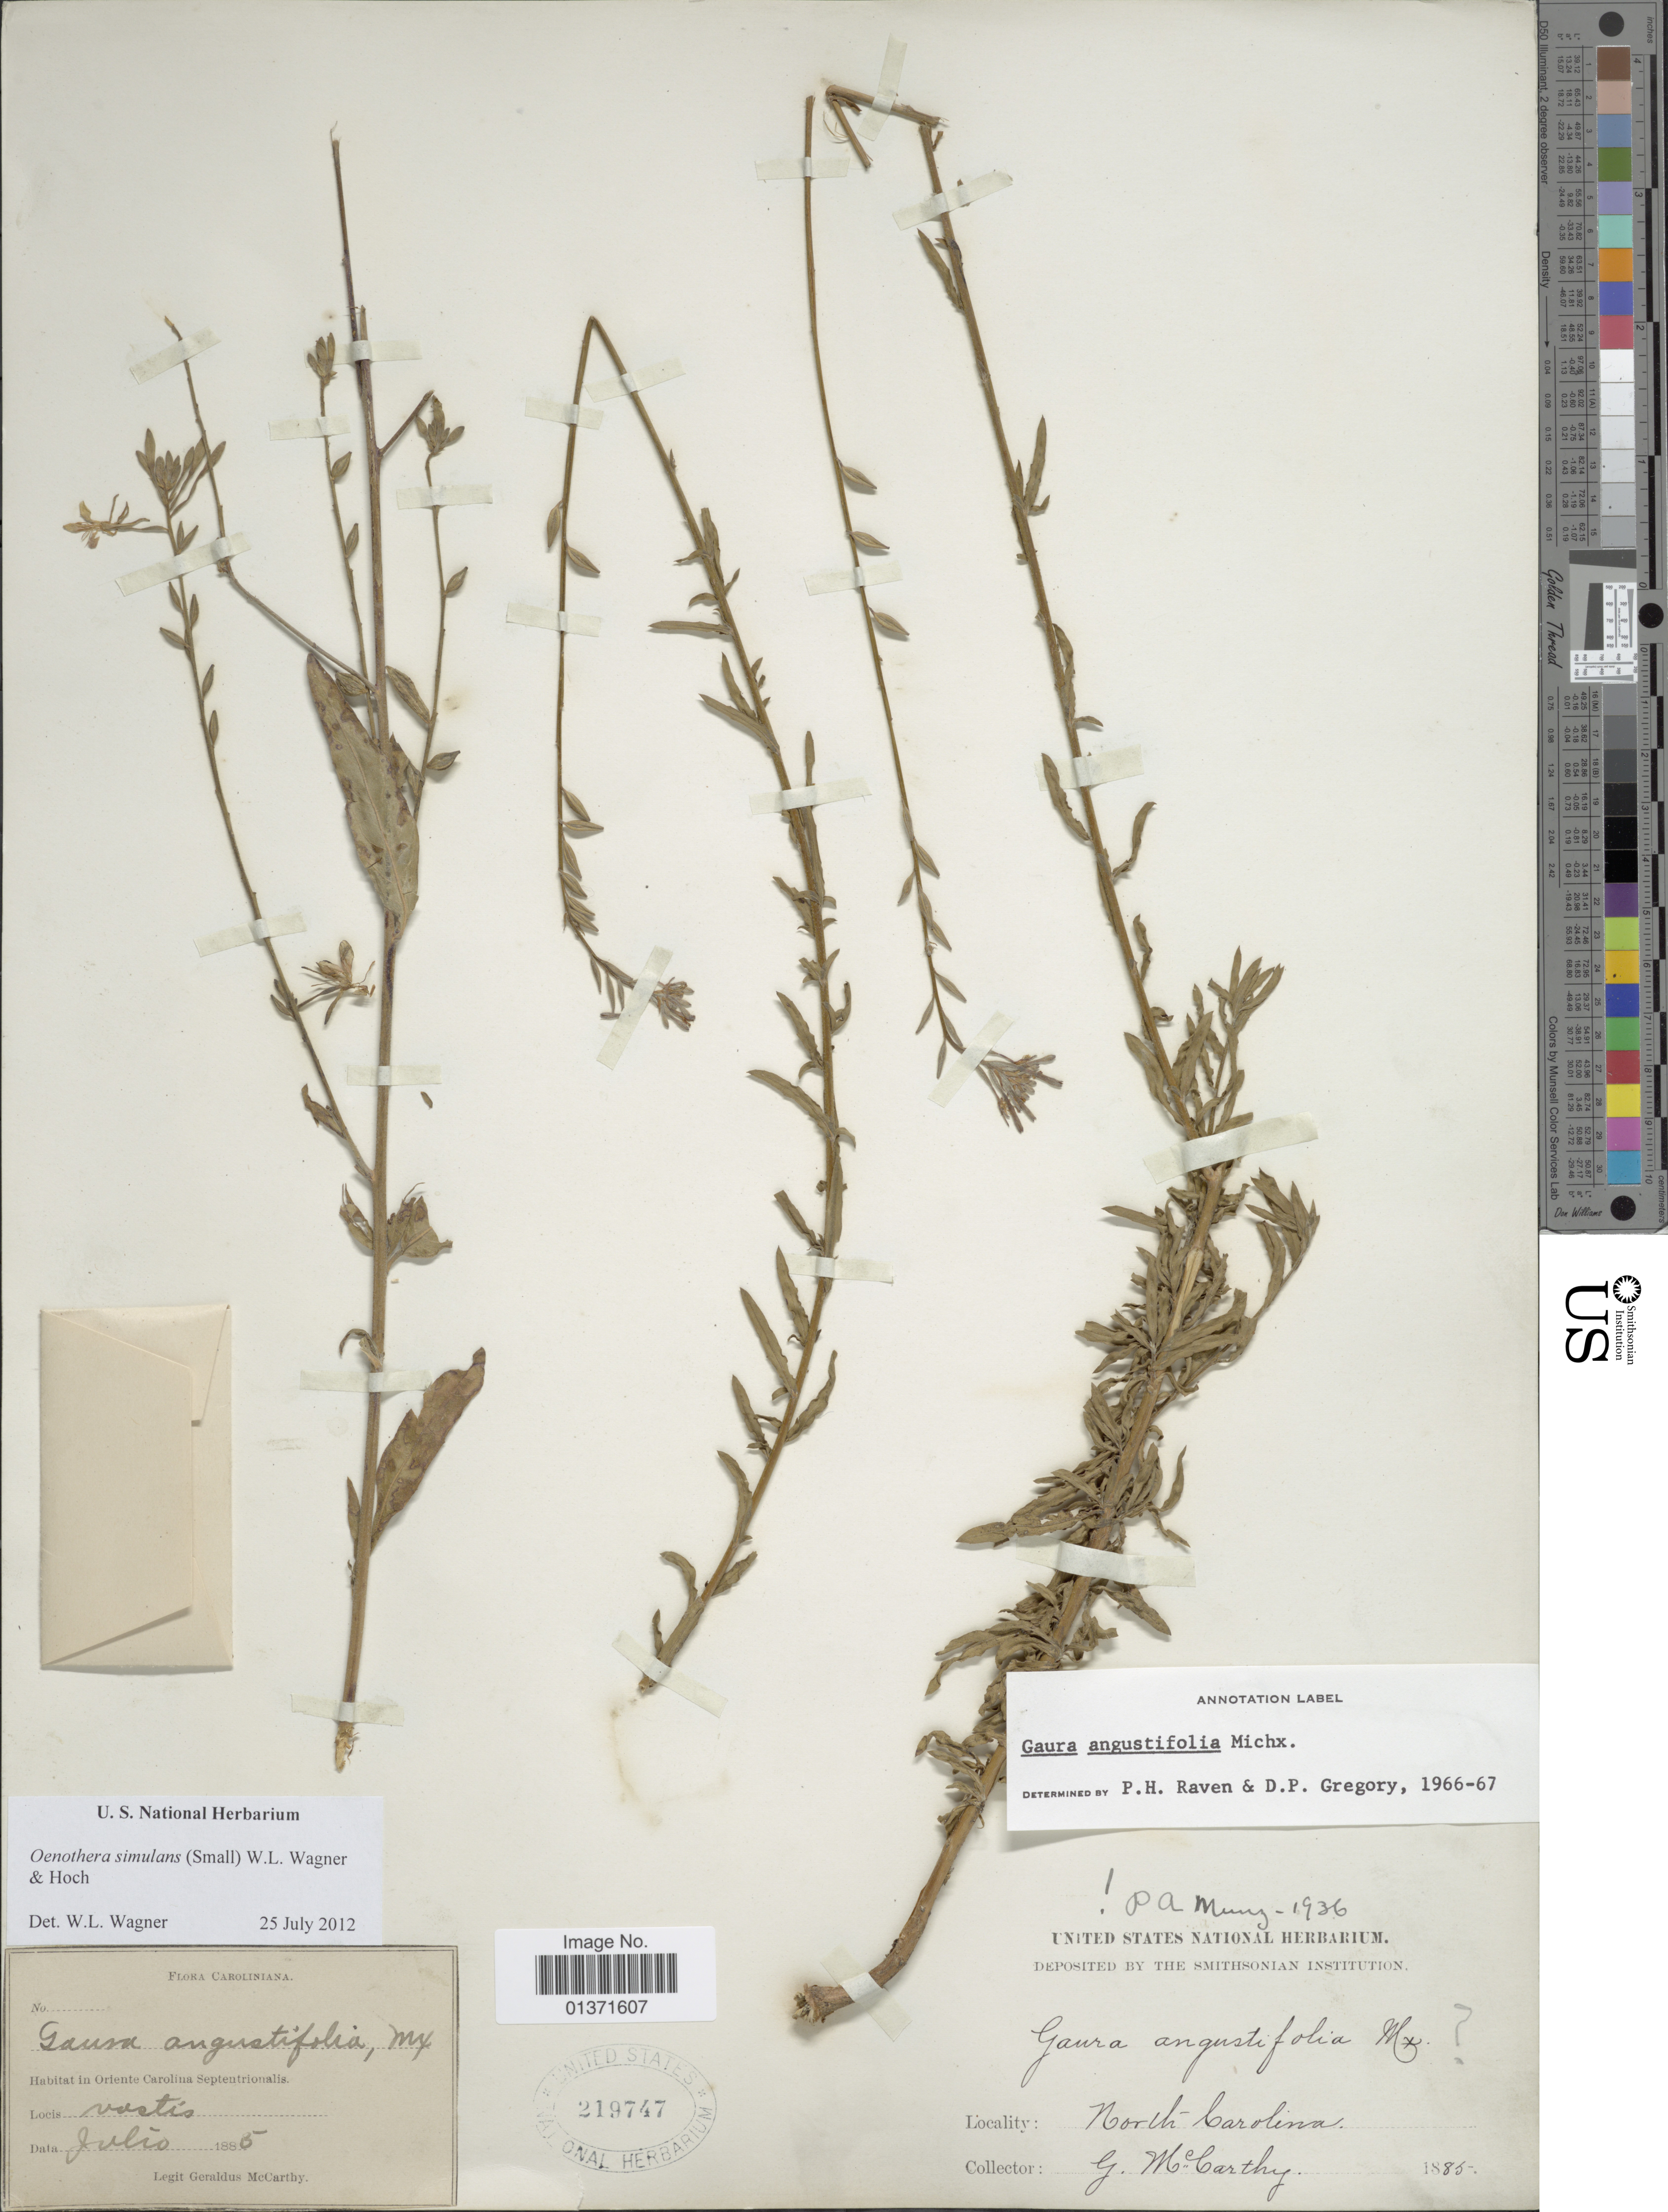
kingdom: Plantae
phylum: Tracheophyta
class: Magnoliopsida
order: Myrtales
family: Onagraceae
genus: Oenothera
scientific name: Oenothera simulans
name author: Michx.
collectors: G. M. Mccarthy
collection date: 1895-07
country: United States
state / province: North Carolina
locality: Oriente Carolina Septentrionalis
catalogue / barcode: US 219747